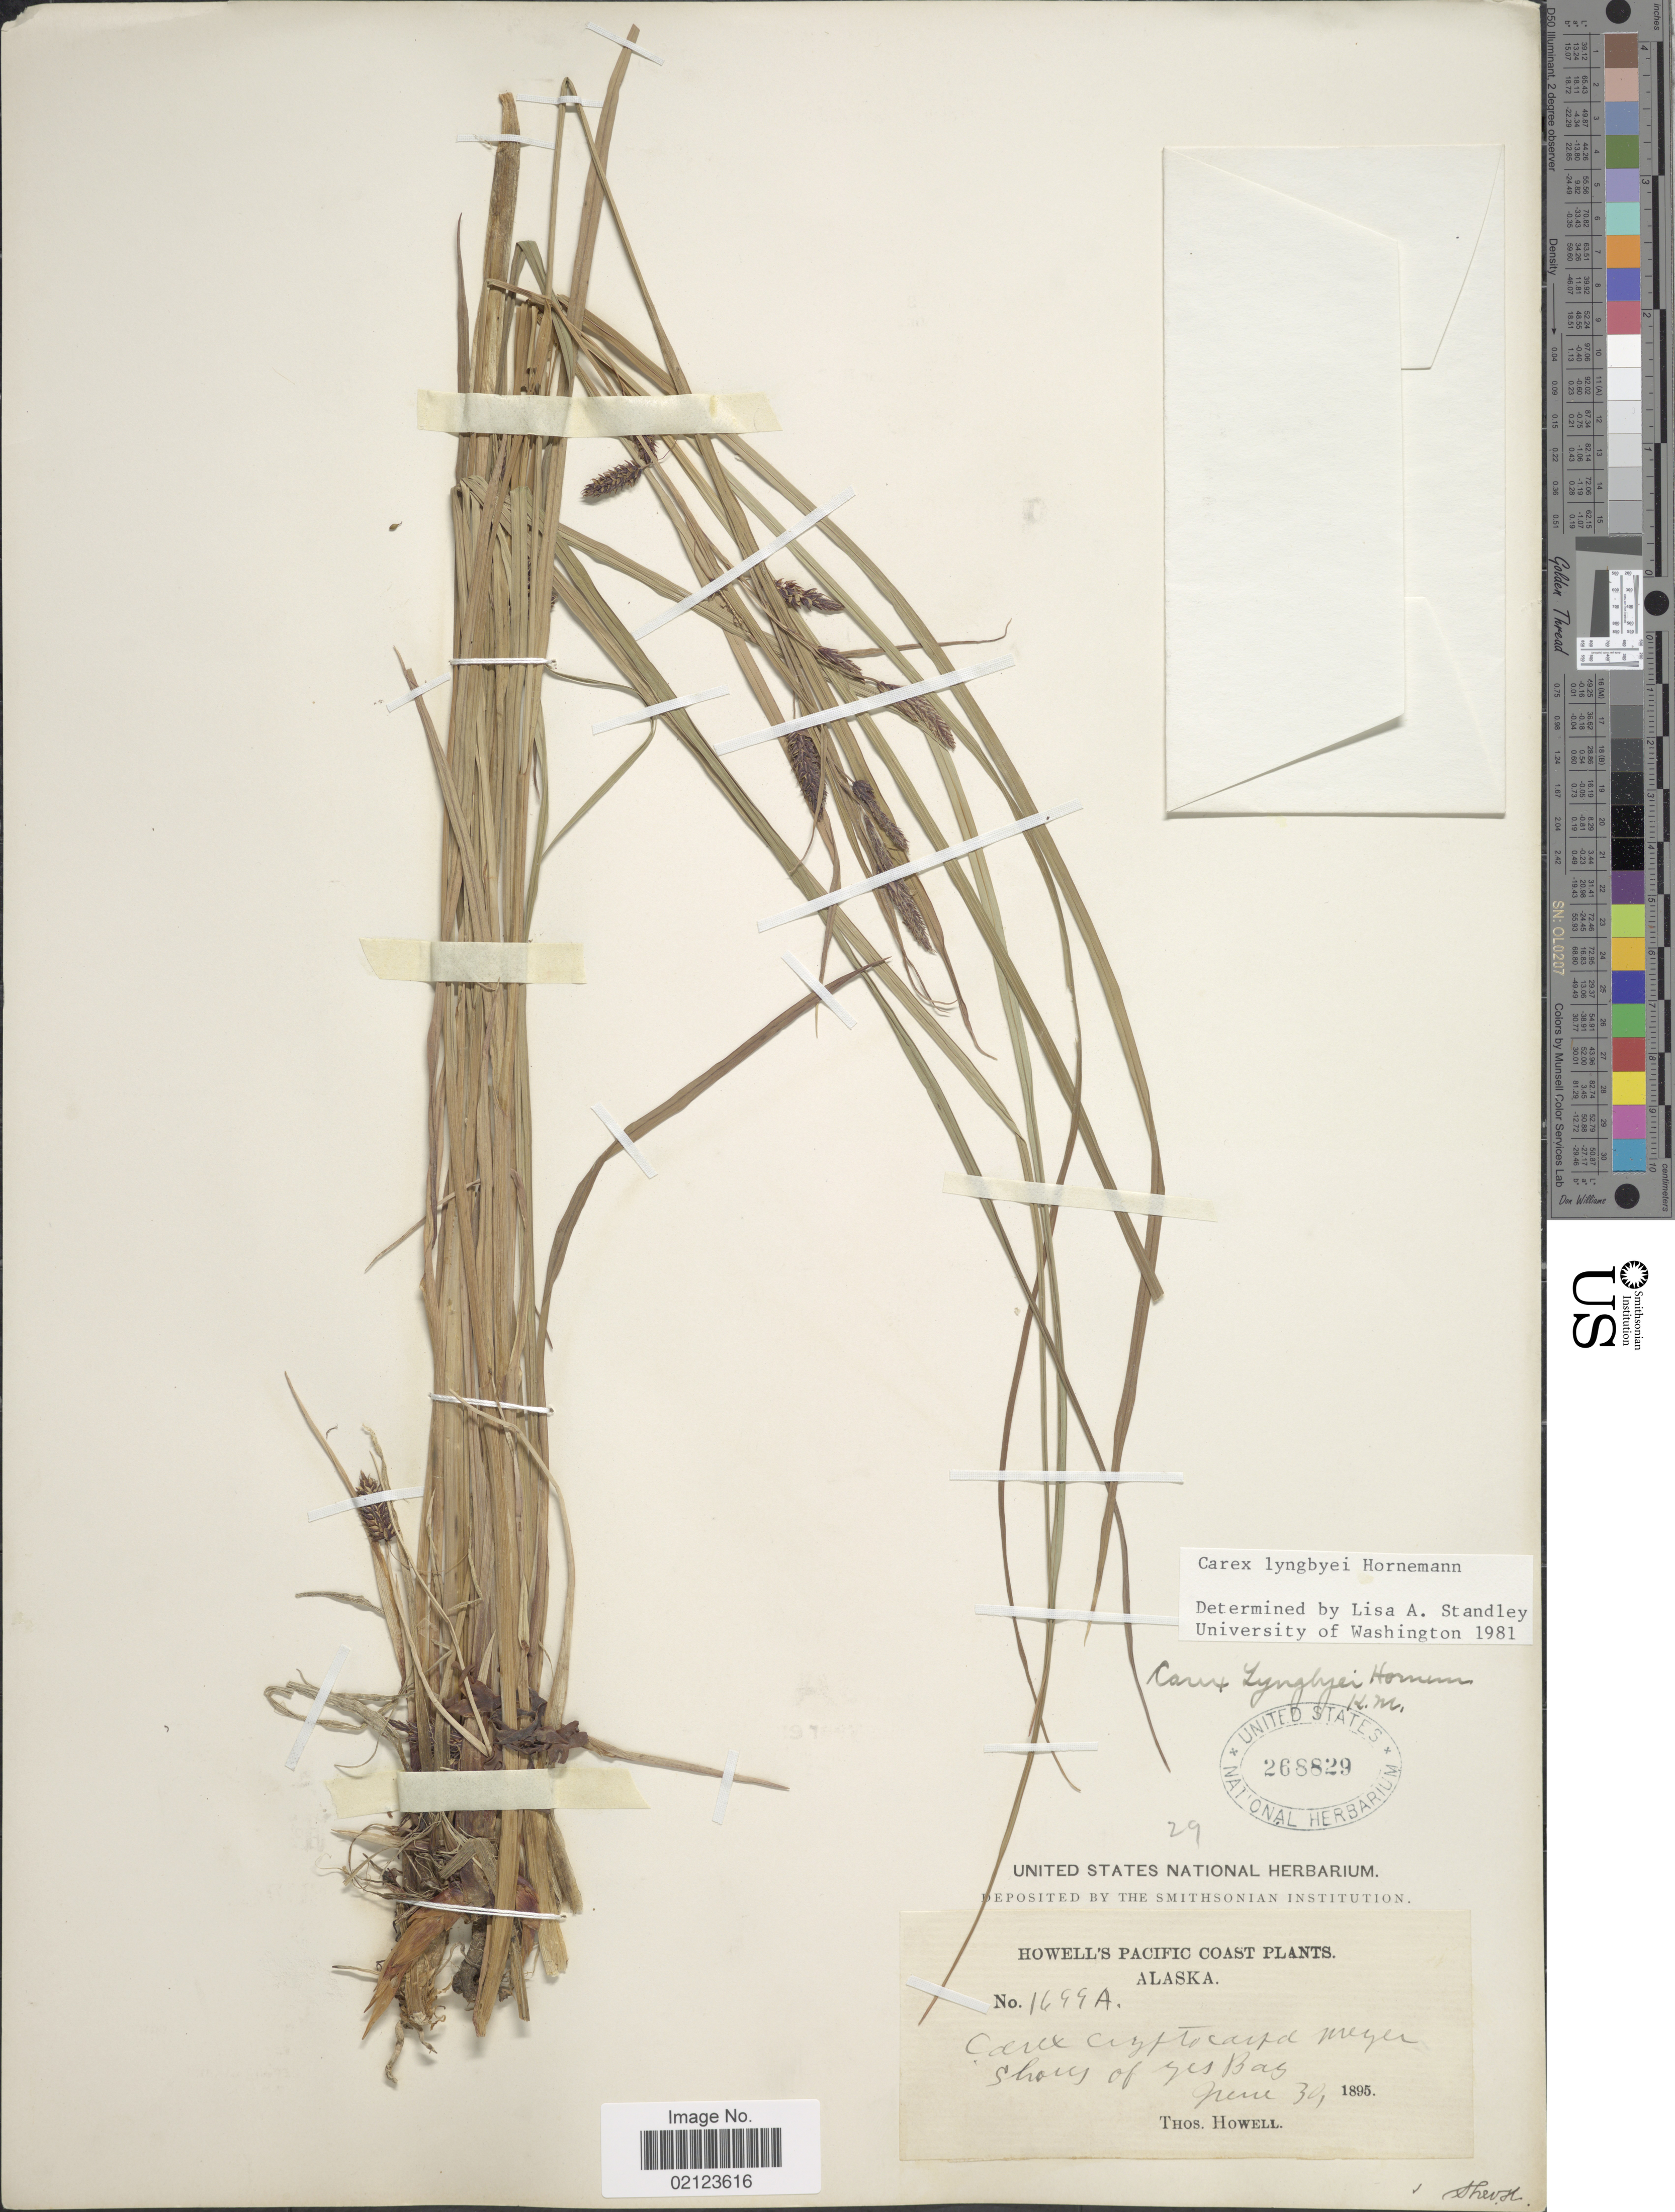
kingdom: Plantae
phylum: Tracheophyta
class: Liliopsida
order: Poales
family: Cyperaceae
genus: Carex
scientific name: Carex lyngbyei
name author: Hornem.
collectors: T. Howell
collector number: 1699A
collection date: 1895-06-30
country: United States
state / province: Alaska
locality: Howell's Pacific Coast. Shores of Yes Bay.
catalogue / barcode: US 268829